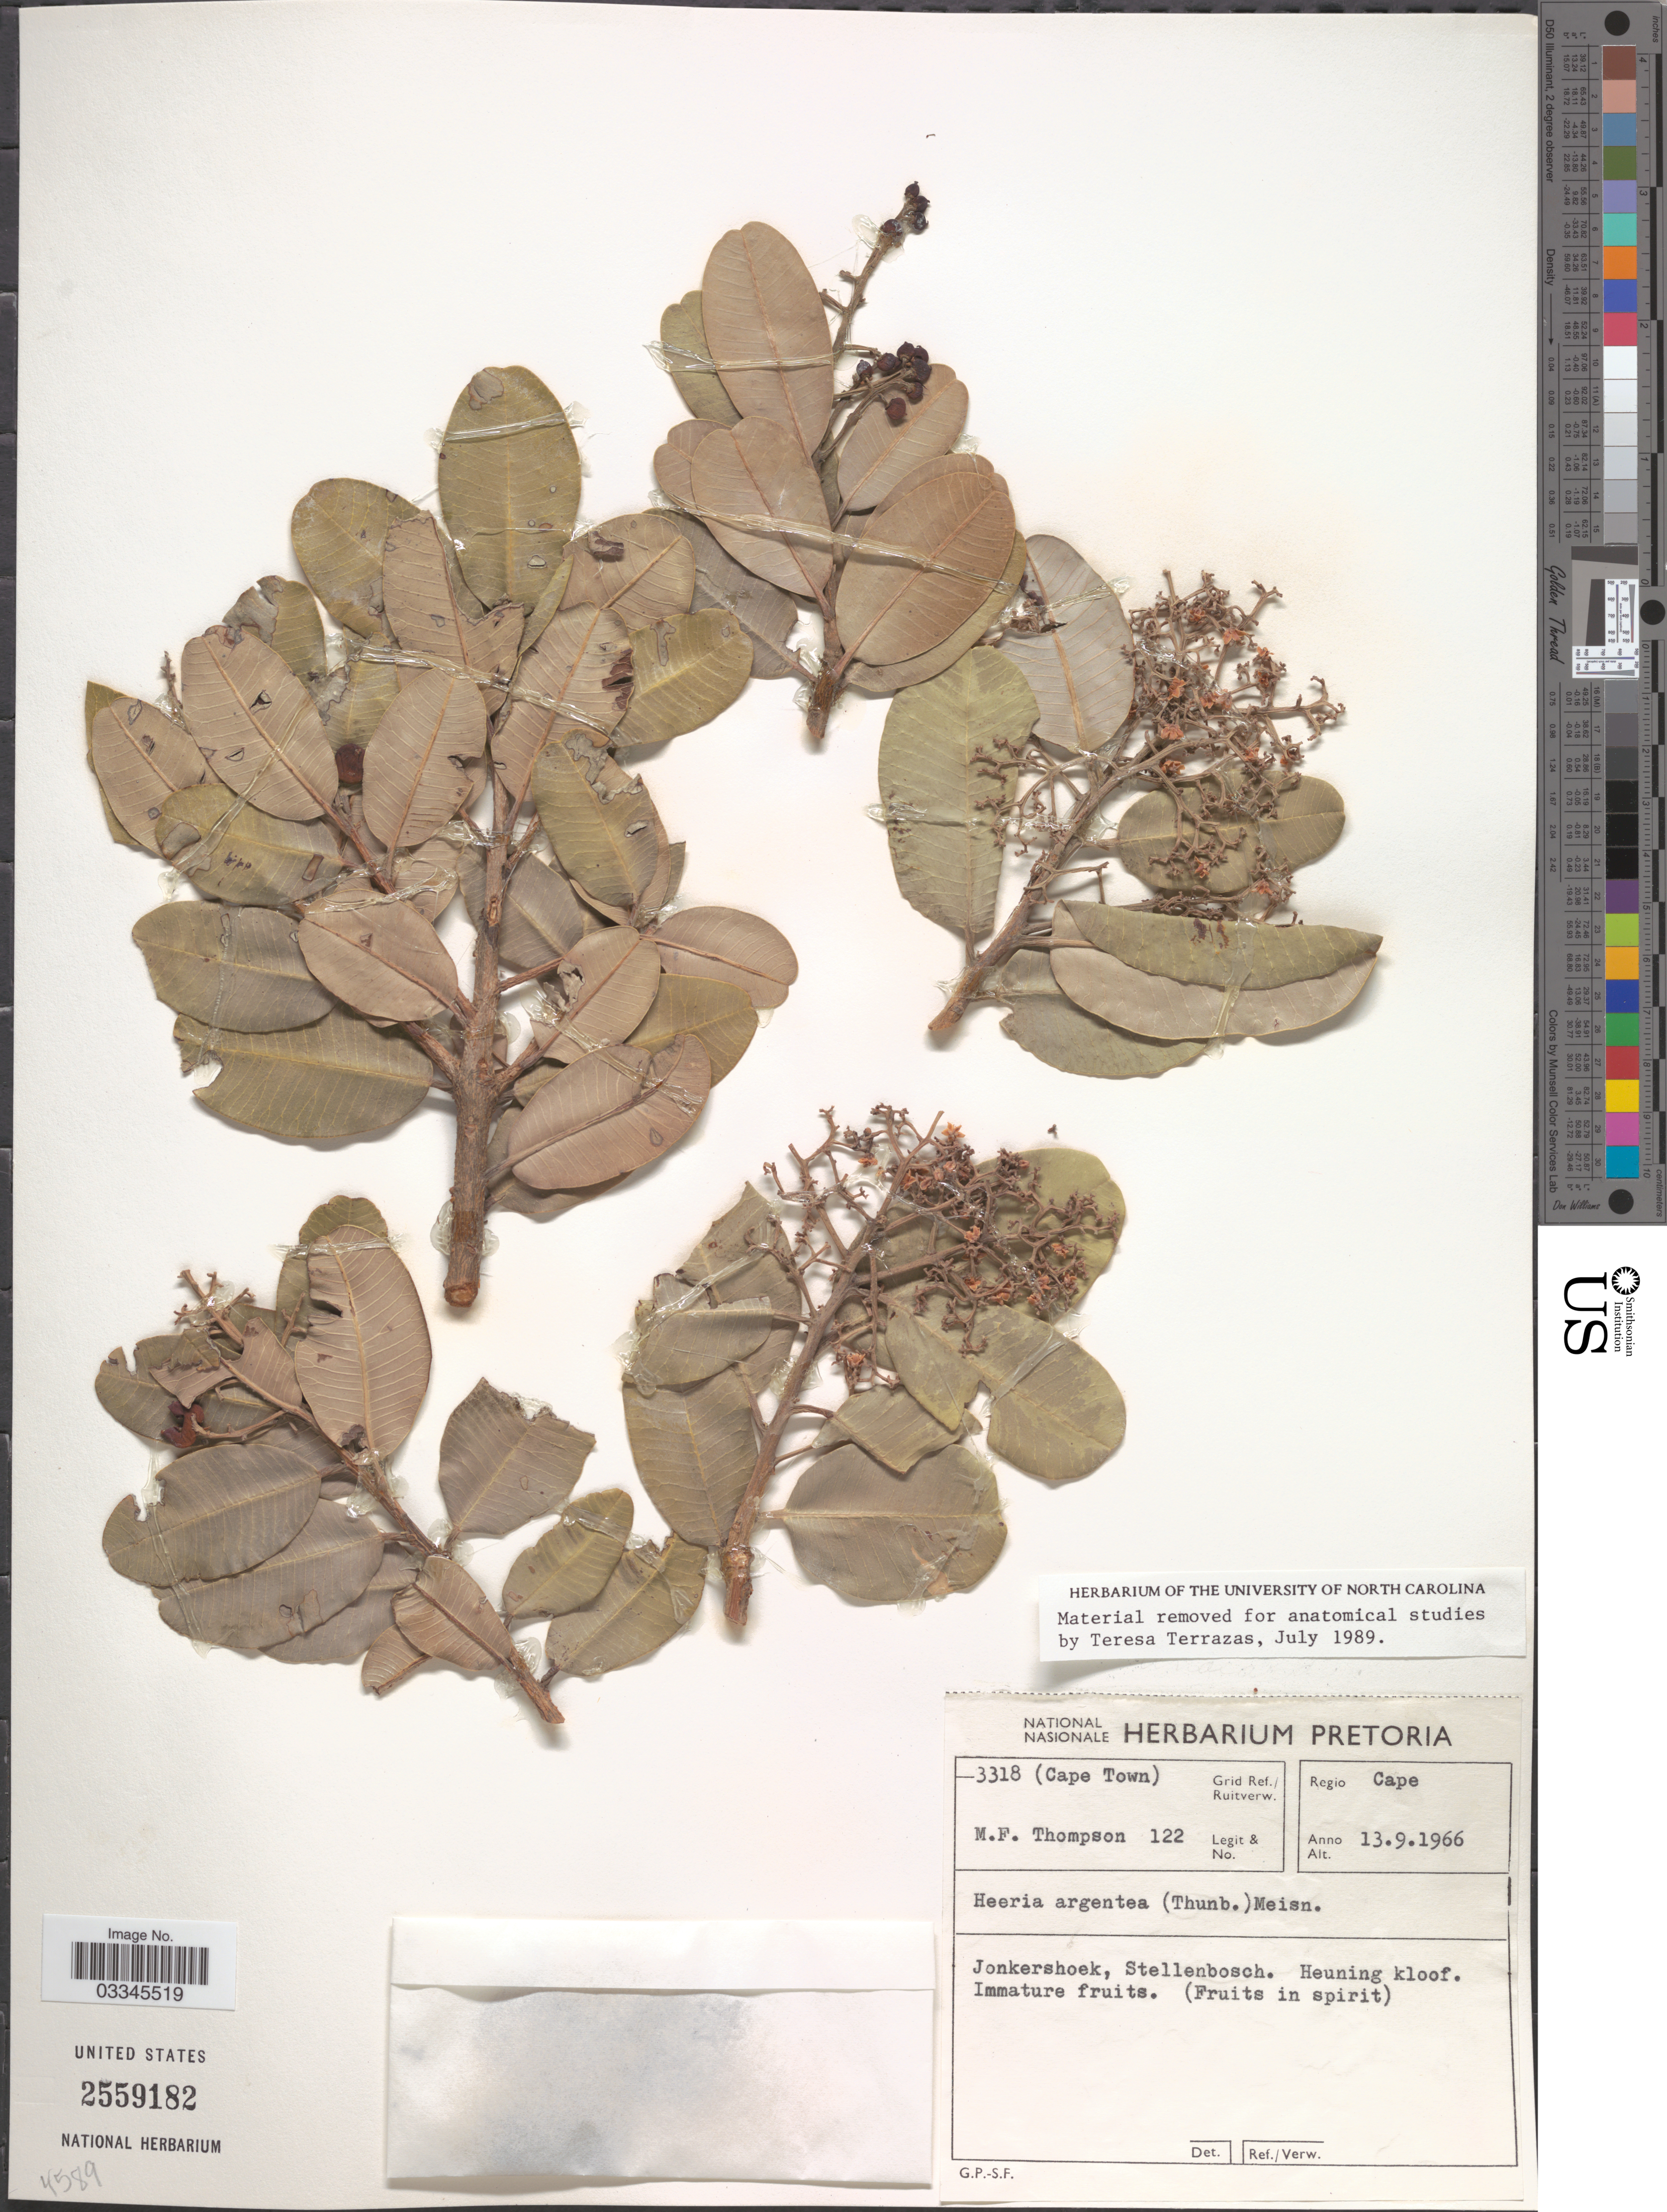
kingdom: Plantae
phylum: Tracheophyta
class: Magnoliopsida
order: Sapindales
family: Anacardiaceae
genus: Heeria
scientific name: Heeria sp.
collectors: M. F. Thompson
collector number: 122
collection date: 1966-09-13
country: South Africa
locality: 3318 (Cape Town) Grid. Ref./ Ruitverw. Regio Cape. Jonkershoek, Stellenbosch. Heuning kloof.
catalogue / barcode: US 2559182